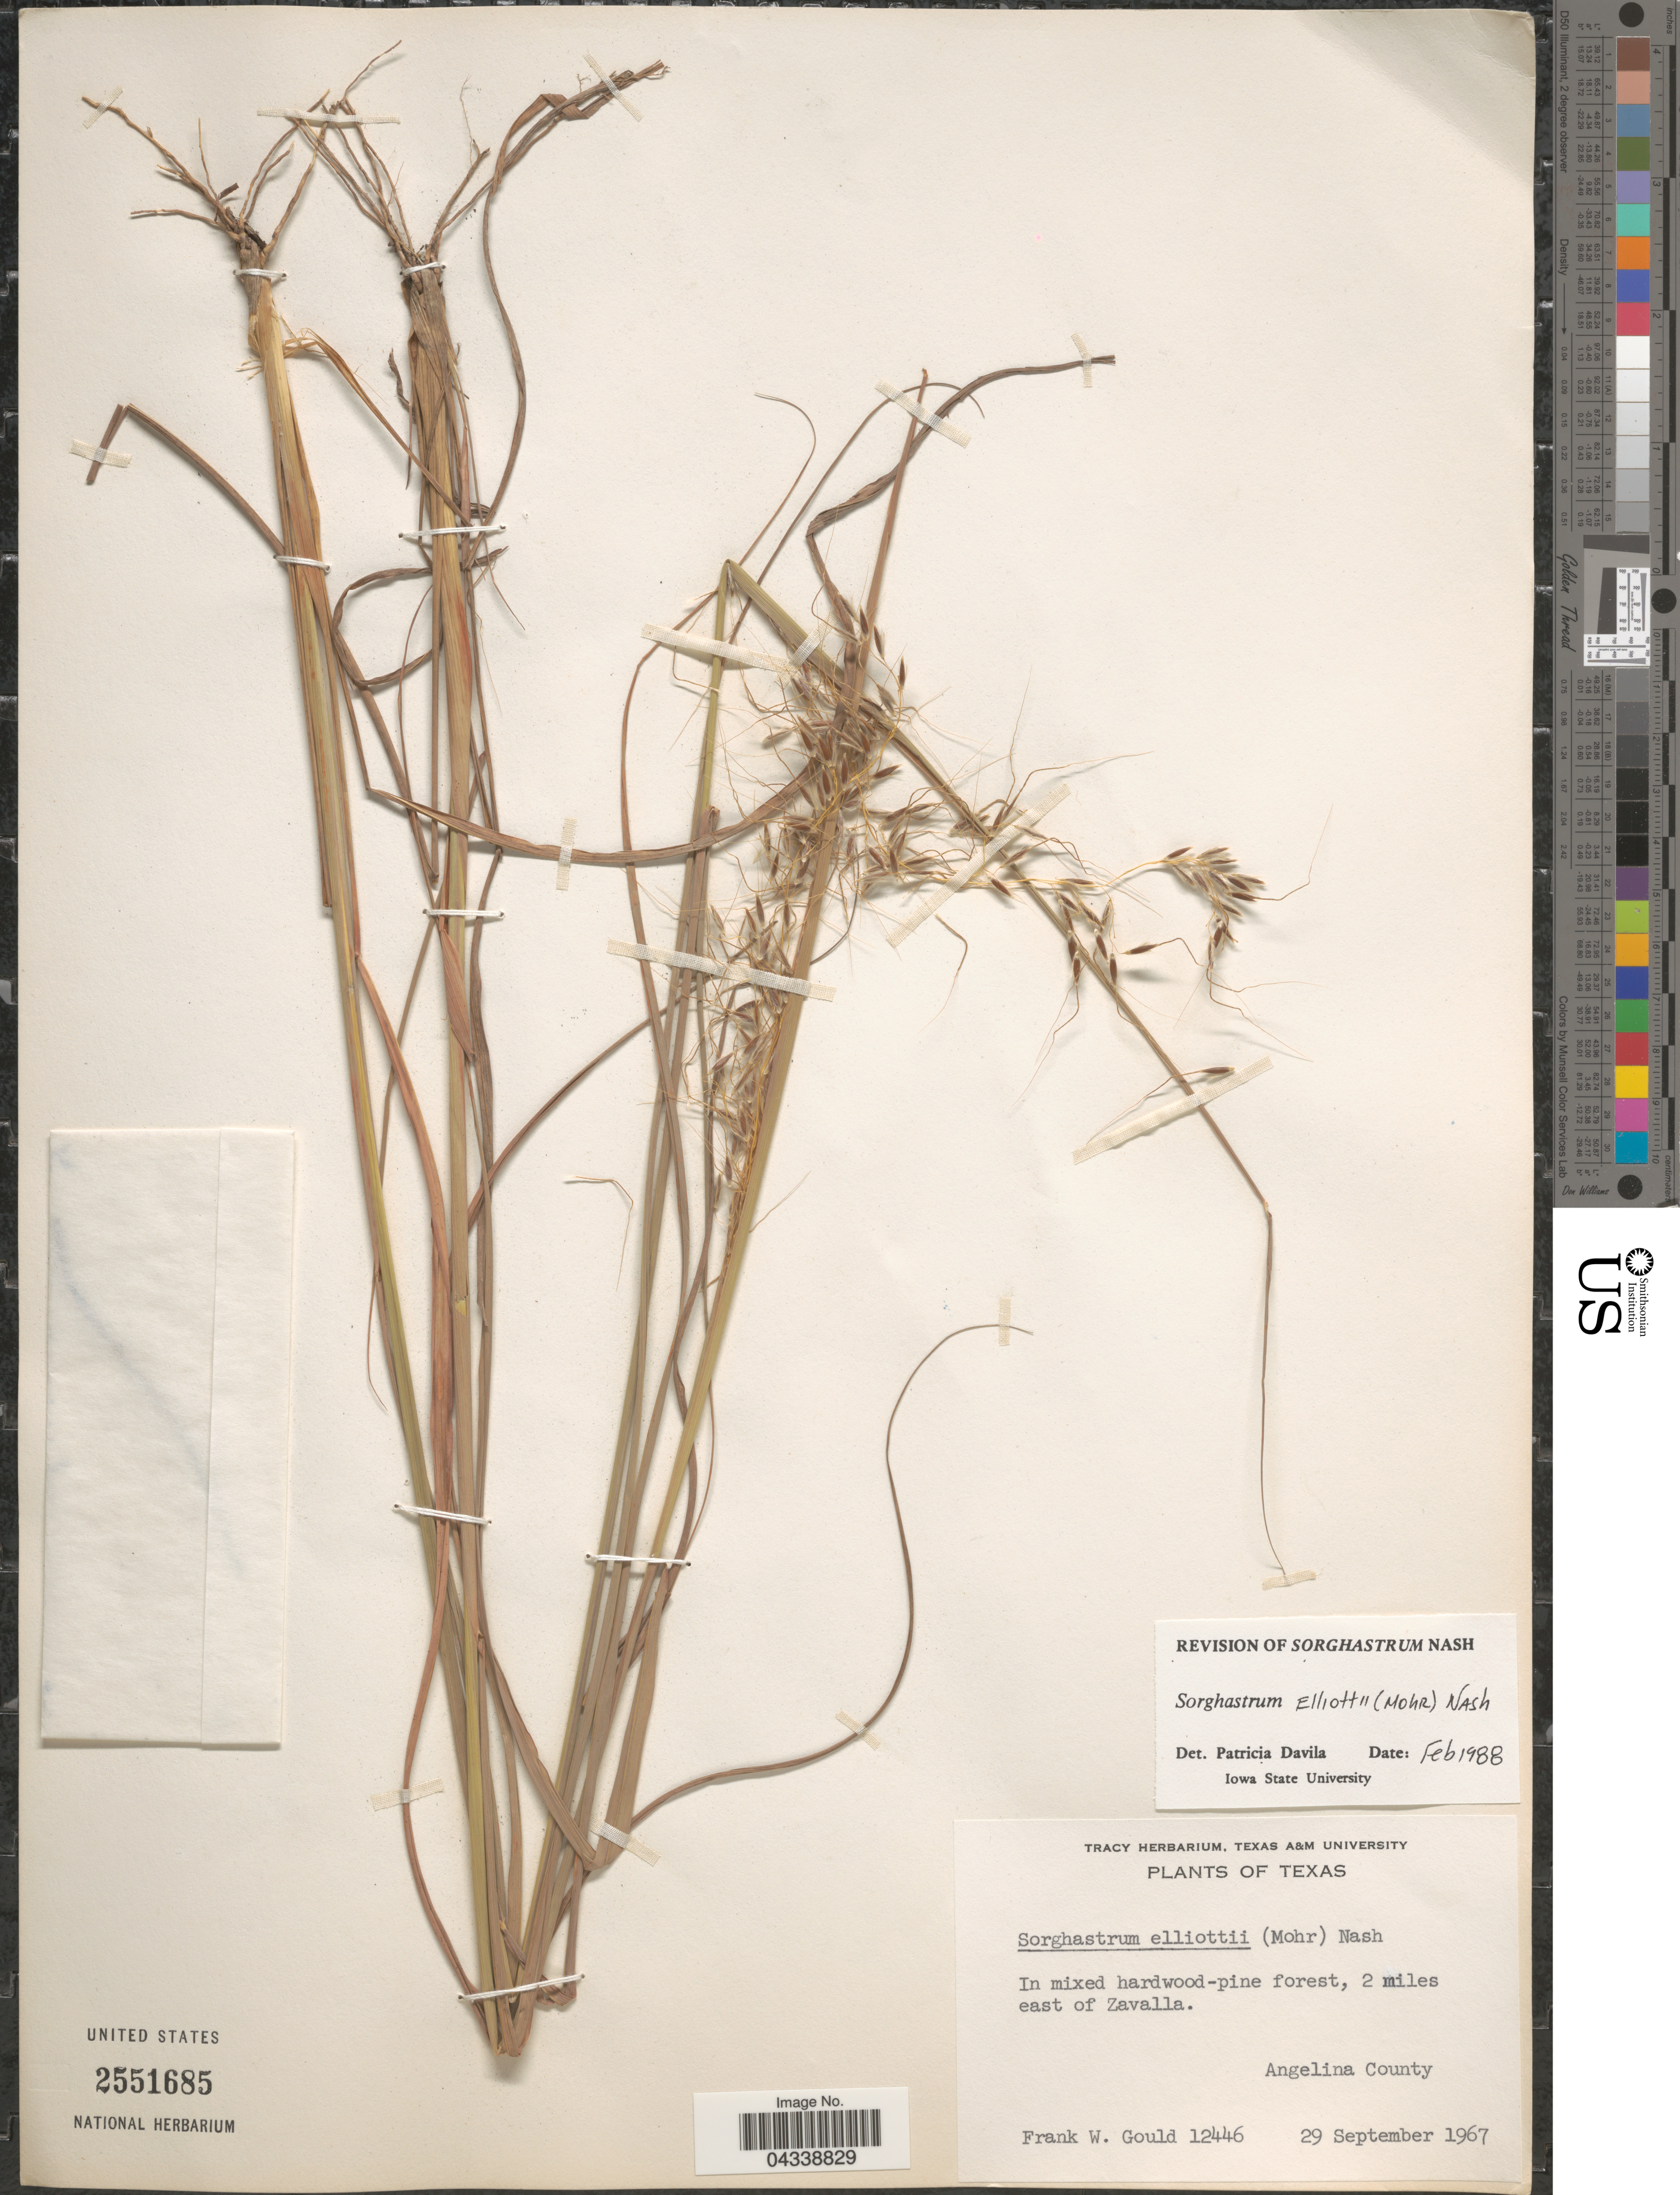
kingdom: Plantae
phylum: Tracheophyta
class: Liliopsida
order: Poales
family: Poaceae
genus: Sorghastrum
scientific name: Sorghastrum elliottii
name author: (C. Mohr) Nash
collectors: F. W. Gould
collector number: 12446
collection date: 1967-09-29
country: United States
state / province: Texas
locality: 2 miles east of Zavalla. Angelina County.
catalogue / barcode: US 2551685